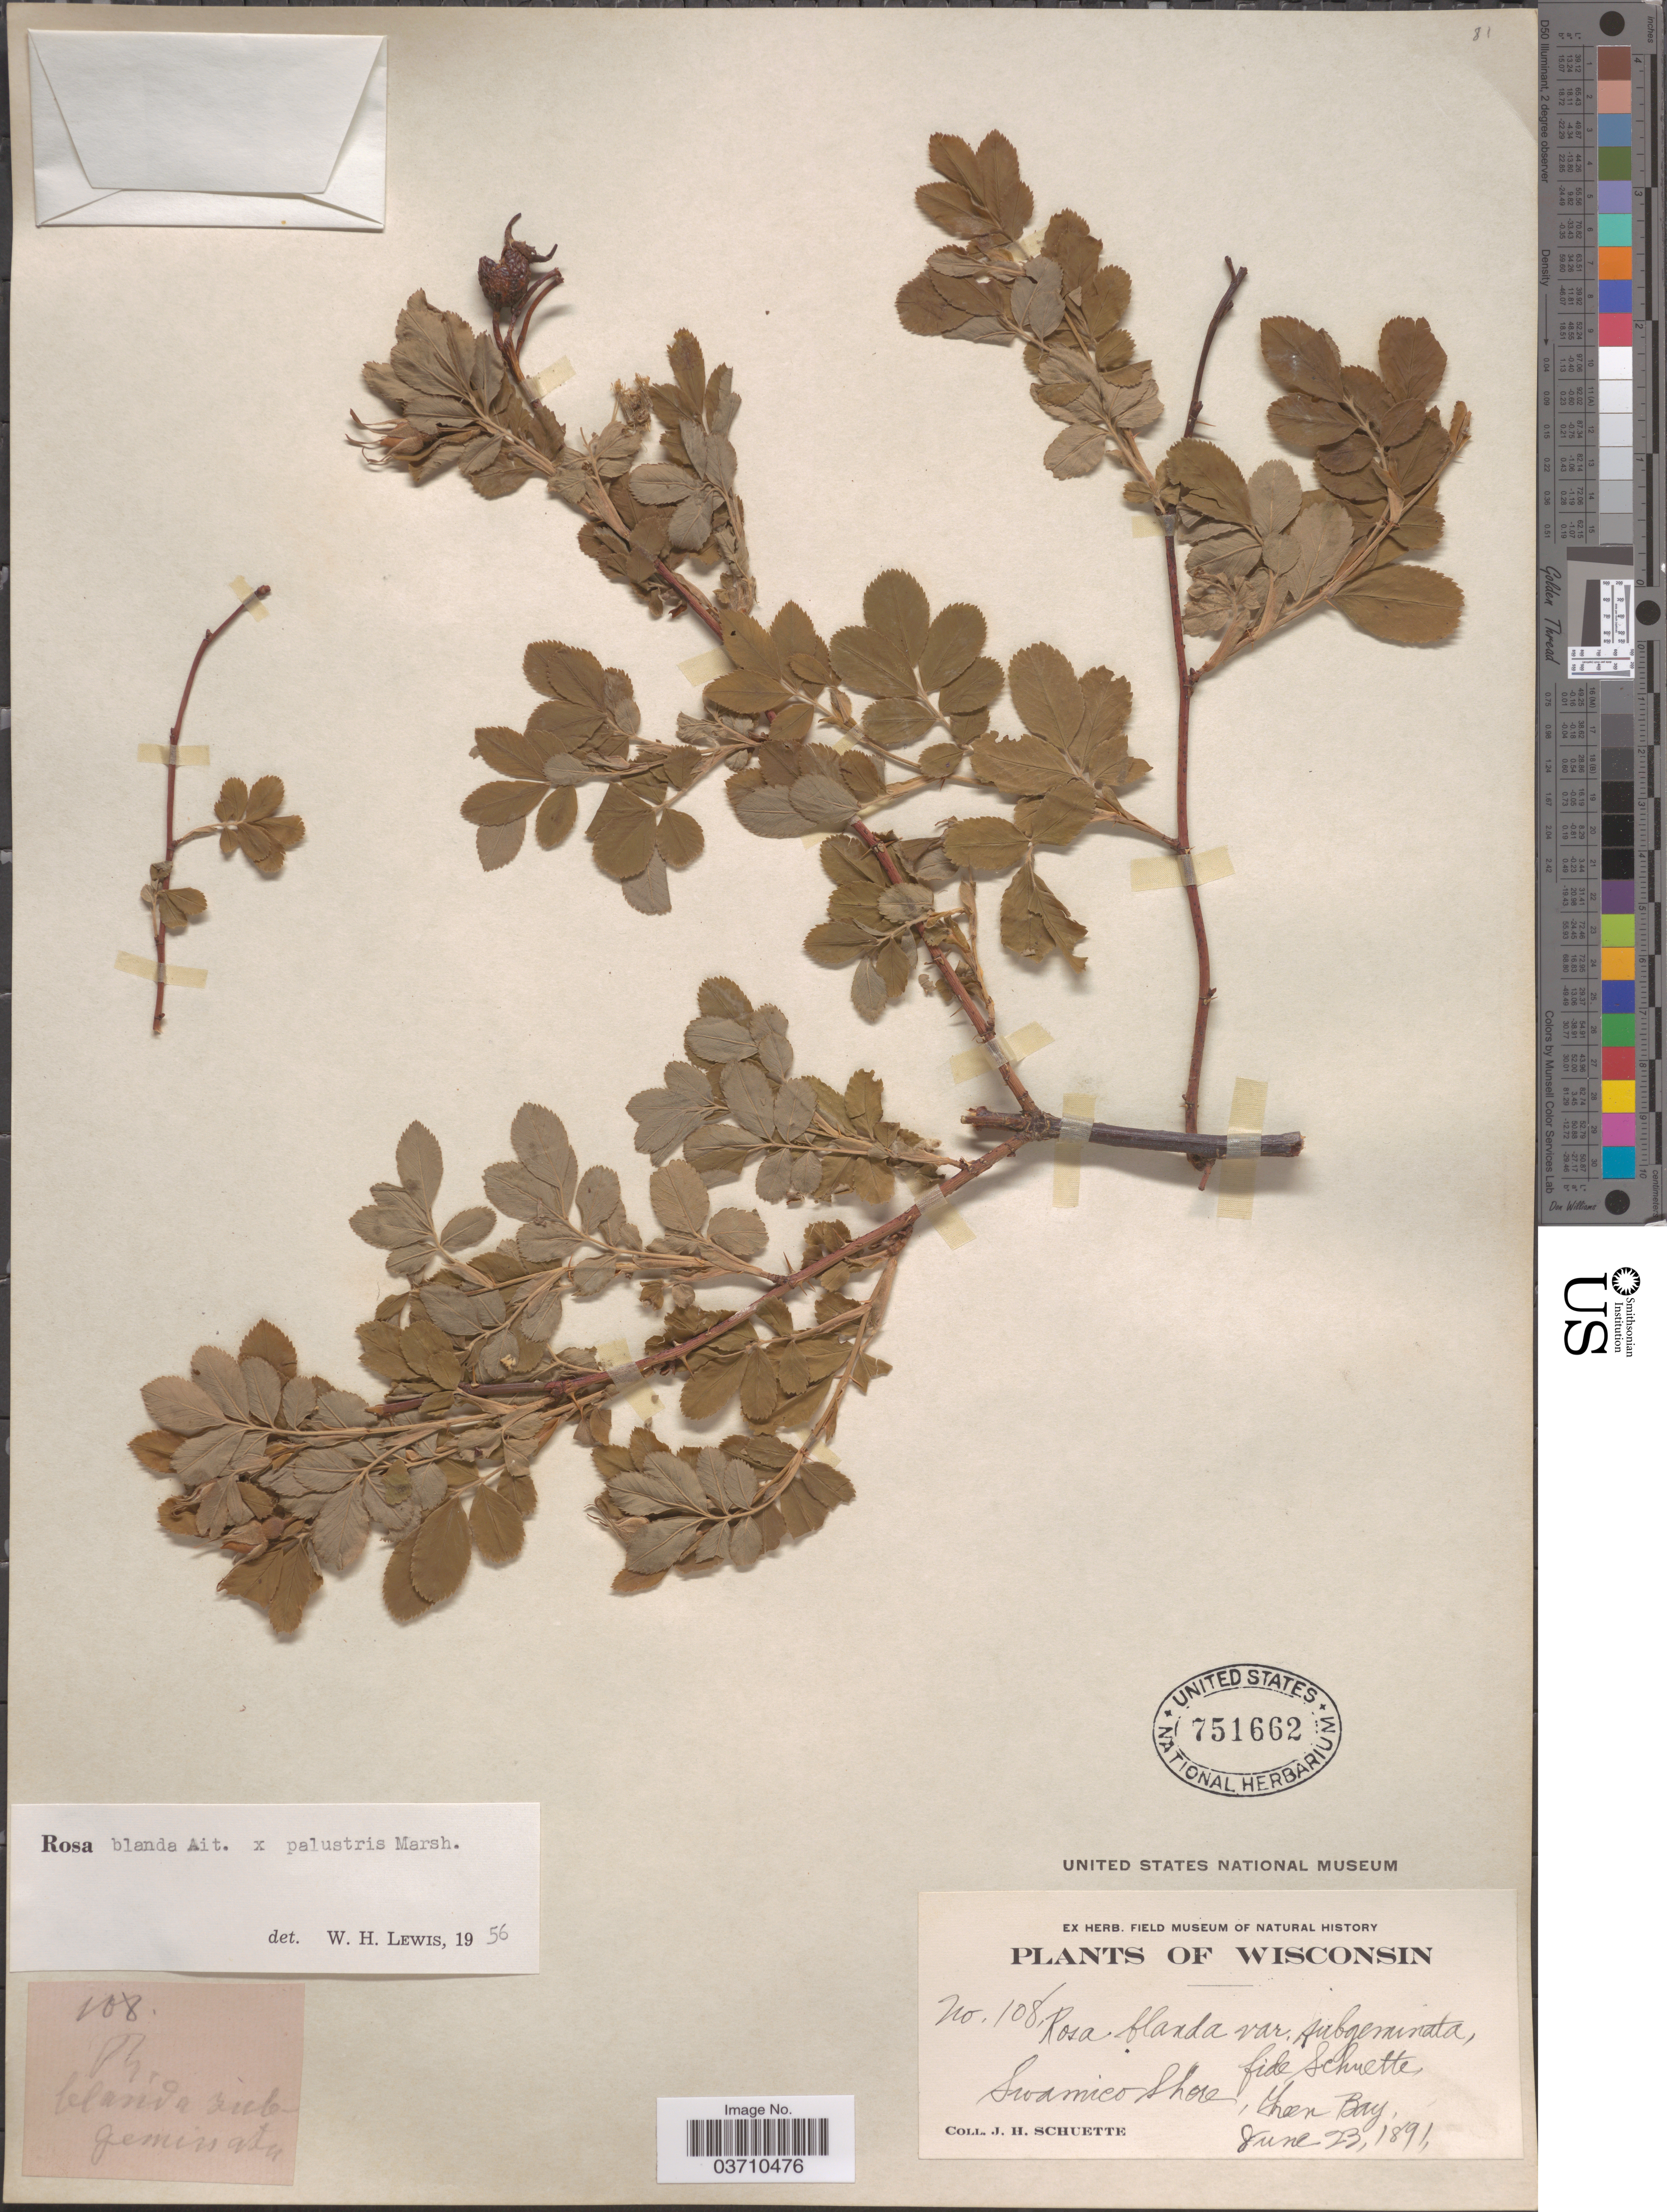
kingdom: Plantae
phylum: Tracheophyta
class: Magnoliopsida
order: Rosales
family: Rosaceae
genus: Rosa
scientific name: Rosa blanda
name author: Aiton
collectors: J. H. Schuette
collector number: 108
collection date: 1891-06-23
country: United States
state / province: Wisconsin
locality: Swamico Shore, Green Bay.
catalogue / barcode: US 751662